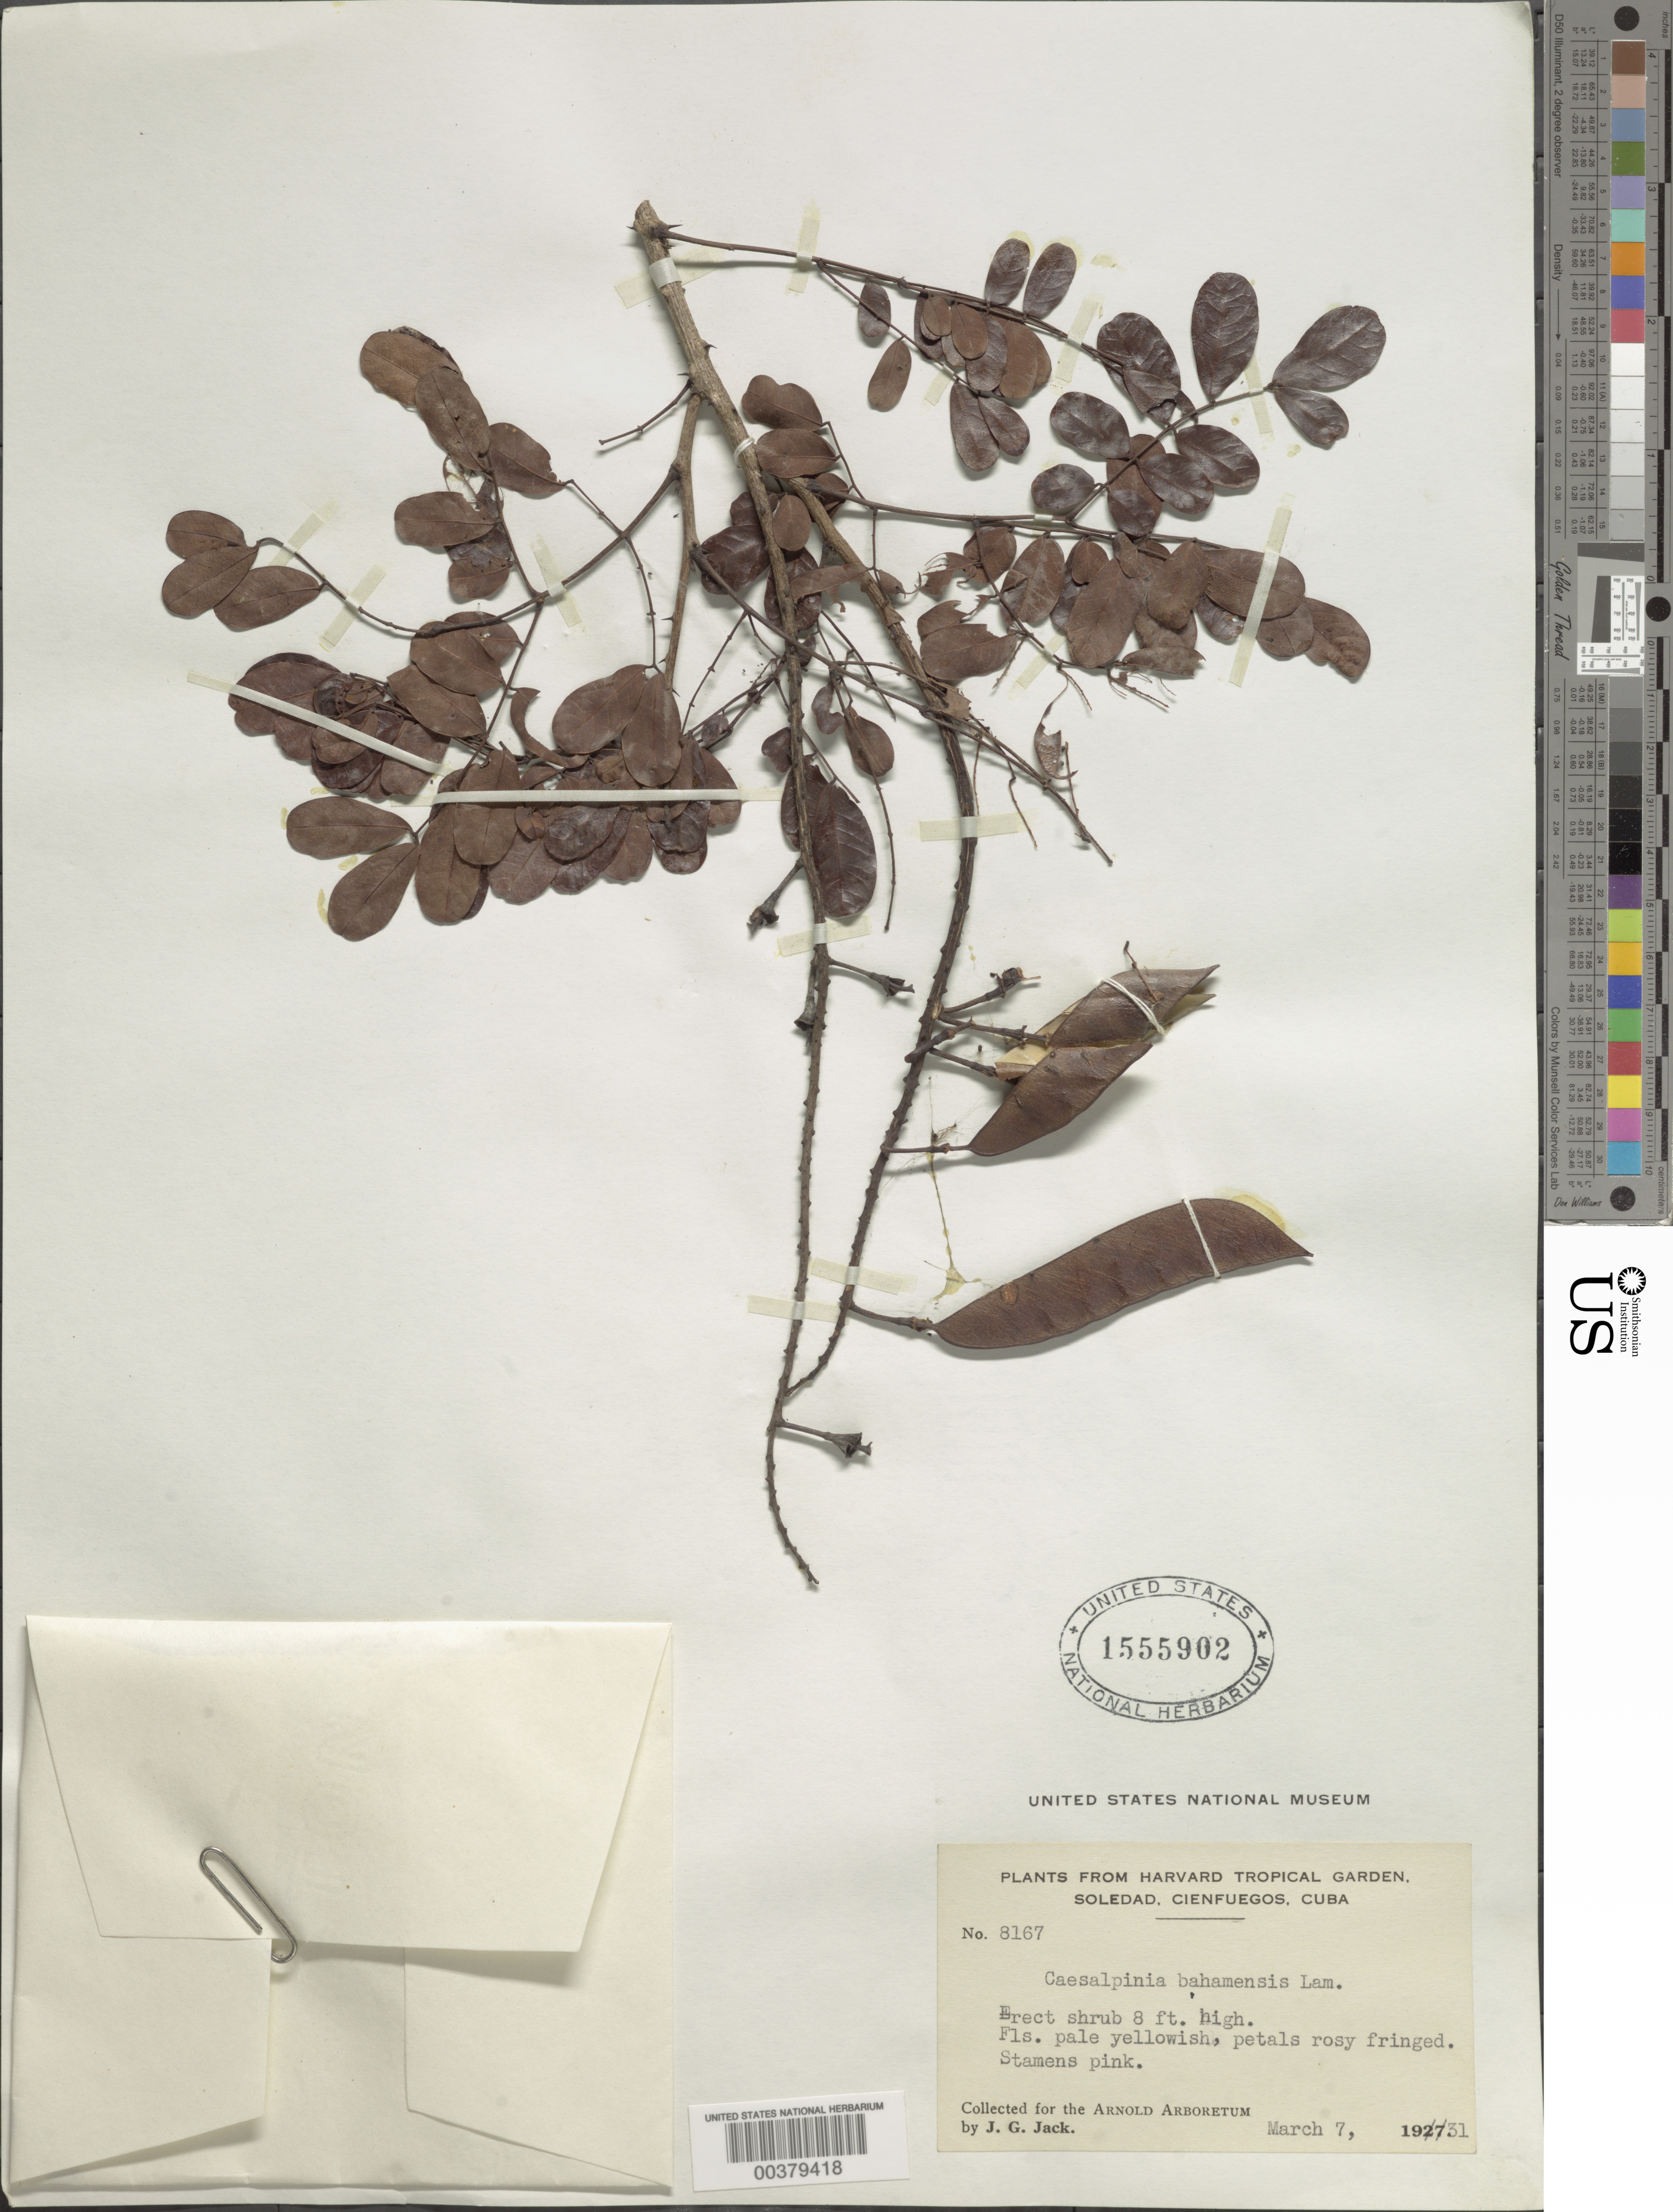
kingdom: Plantae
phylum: Tracheophyta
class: Magnoliopsida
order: Fabales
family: Fabaceae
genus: Caesalpinia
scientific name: Caesalpinia bahamensis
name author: Lam.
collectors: J. G. Jack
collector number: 8167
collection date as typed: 07 Mar 1931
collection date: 1931-03-07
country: Cuba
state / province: Las Villas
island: Greater Antilles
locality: Harvard tropical garden, soledad, cienfuegos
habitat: Coastal thickets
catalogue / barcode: US 1555902